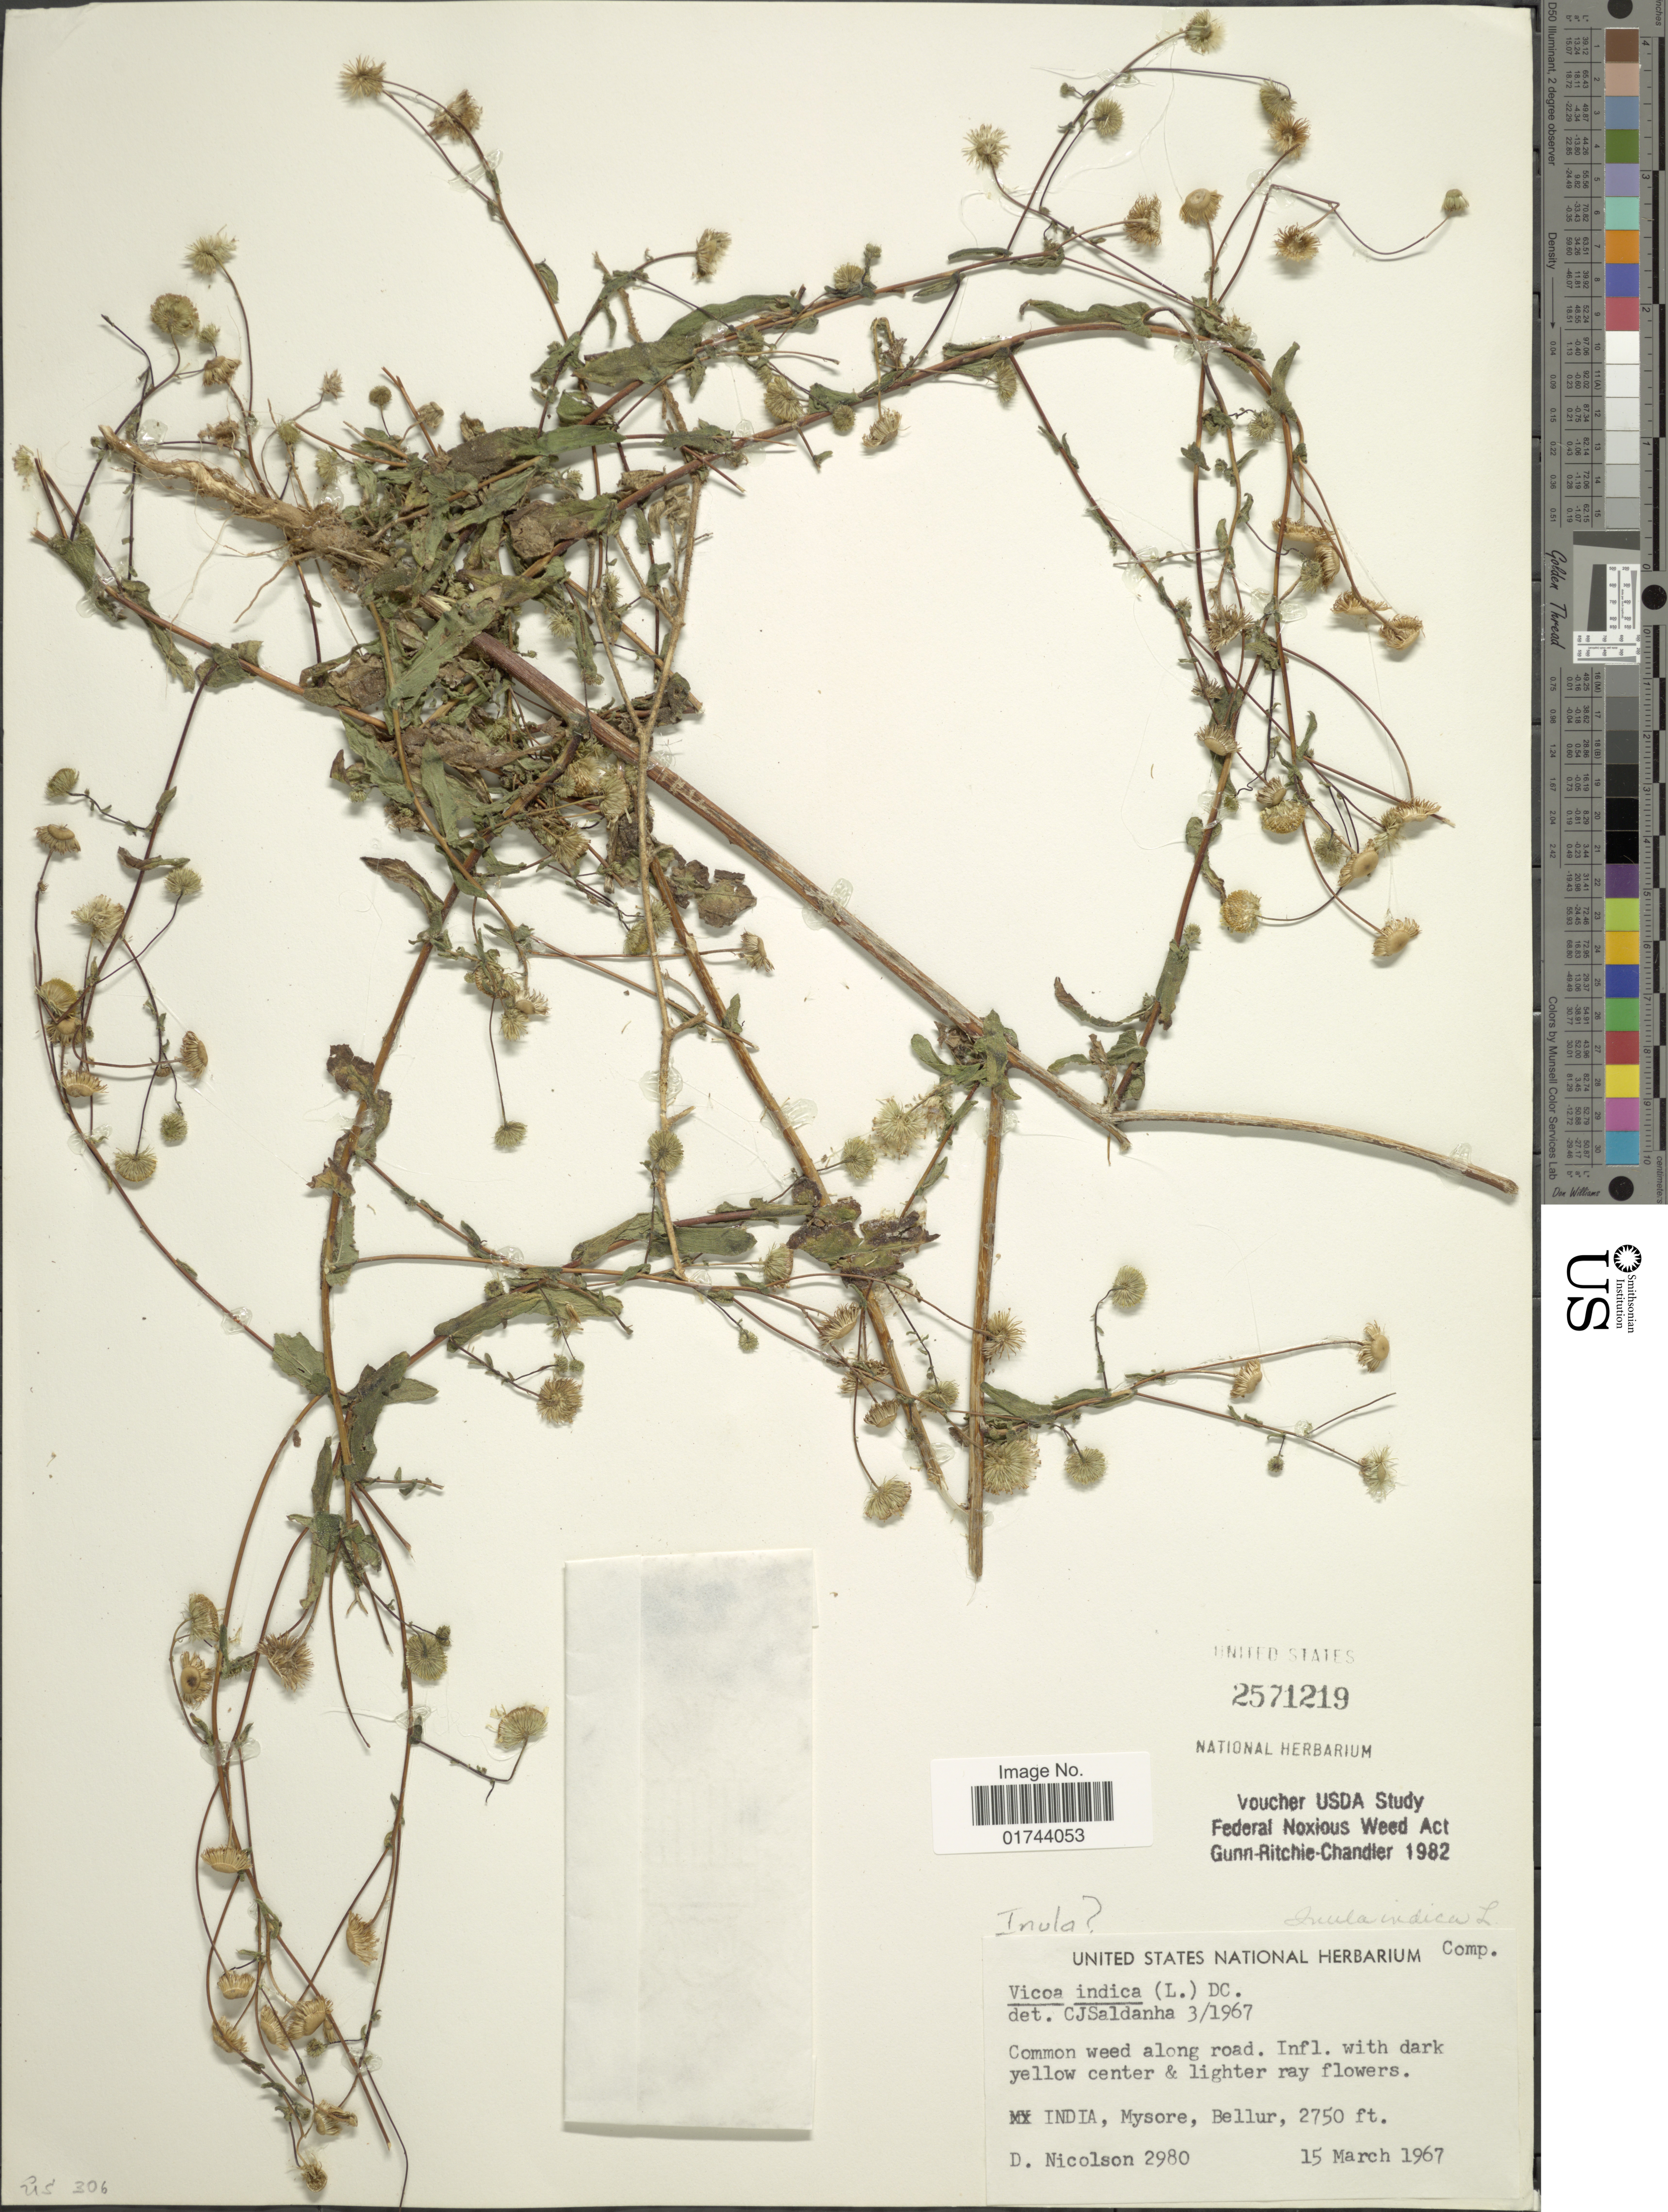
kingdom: Plantae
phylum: Tracheophyta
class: Magnoliopsida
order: Asterales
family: Asteraceae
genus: Inula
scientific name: Inula indica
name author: L.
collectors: D. H. Nicolson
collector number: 2980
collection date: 1967-03-15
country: India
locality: Mysore, Bellur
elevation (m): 838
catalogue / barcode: US 2571219